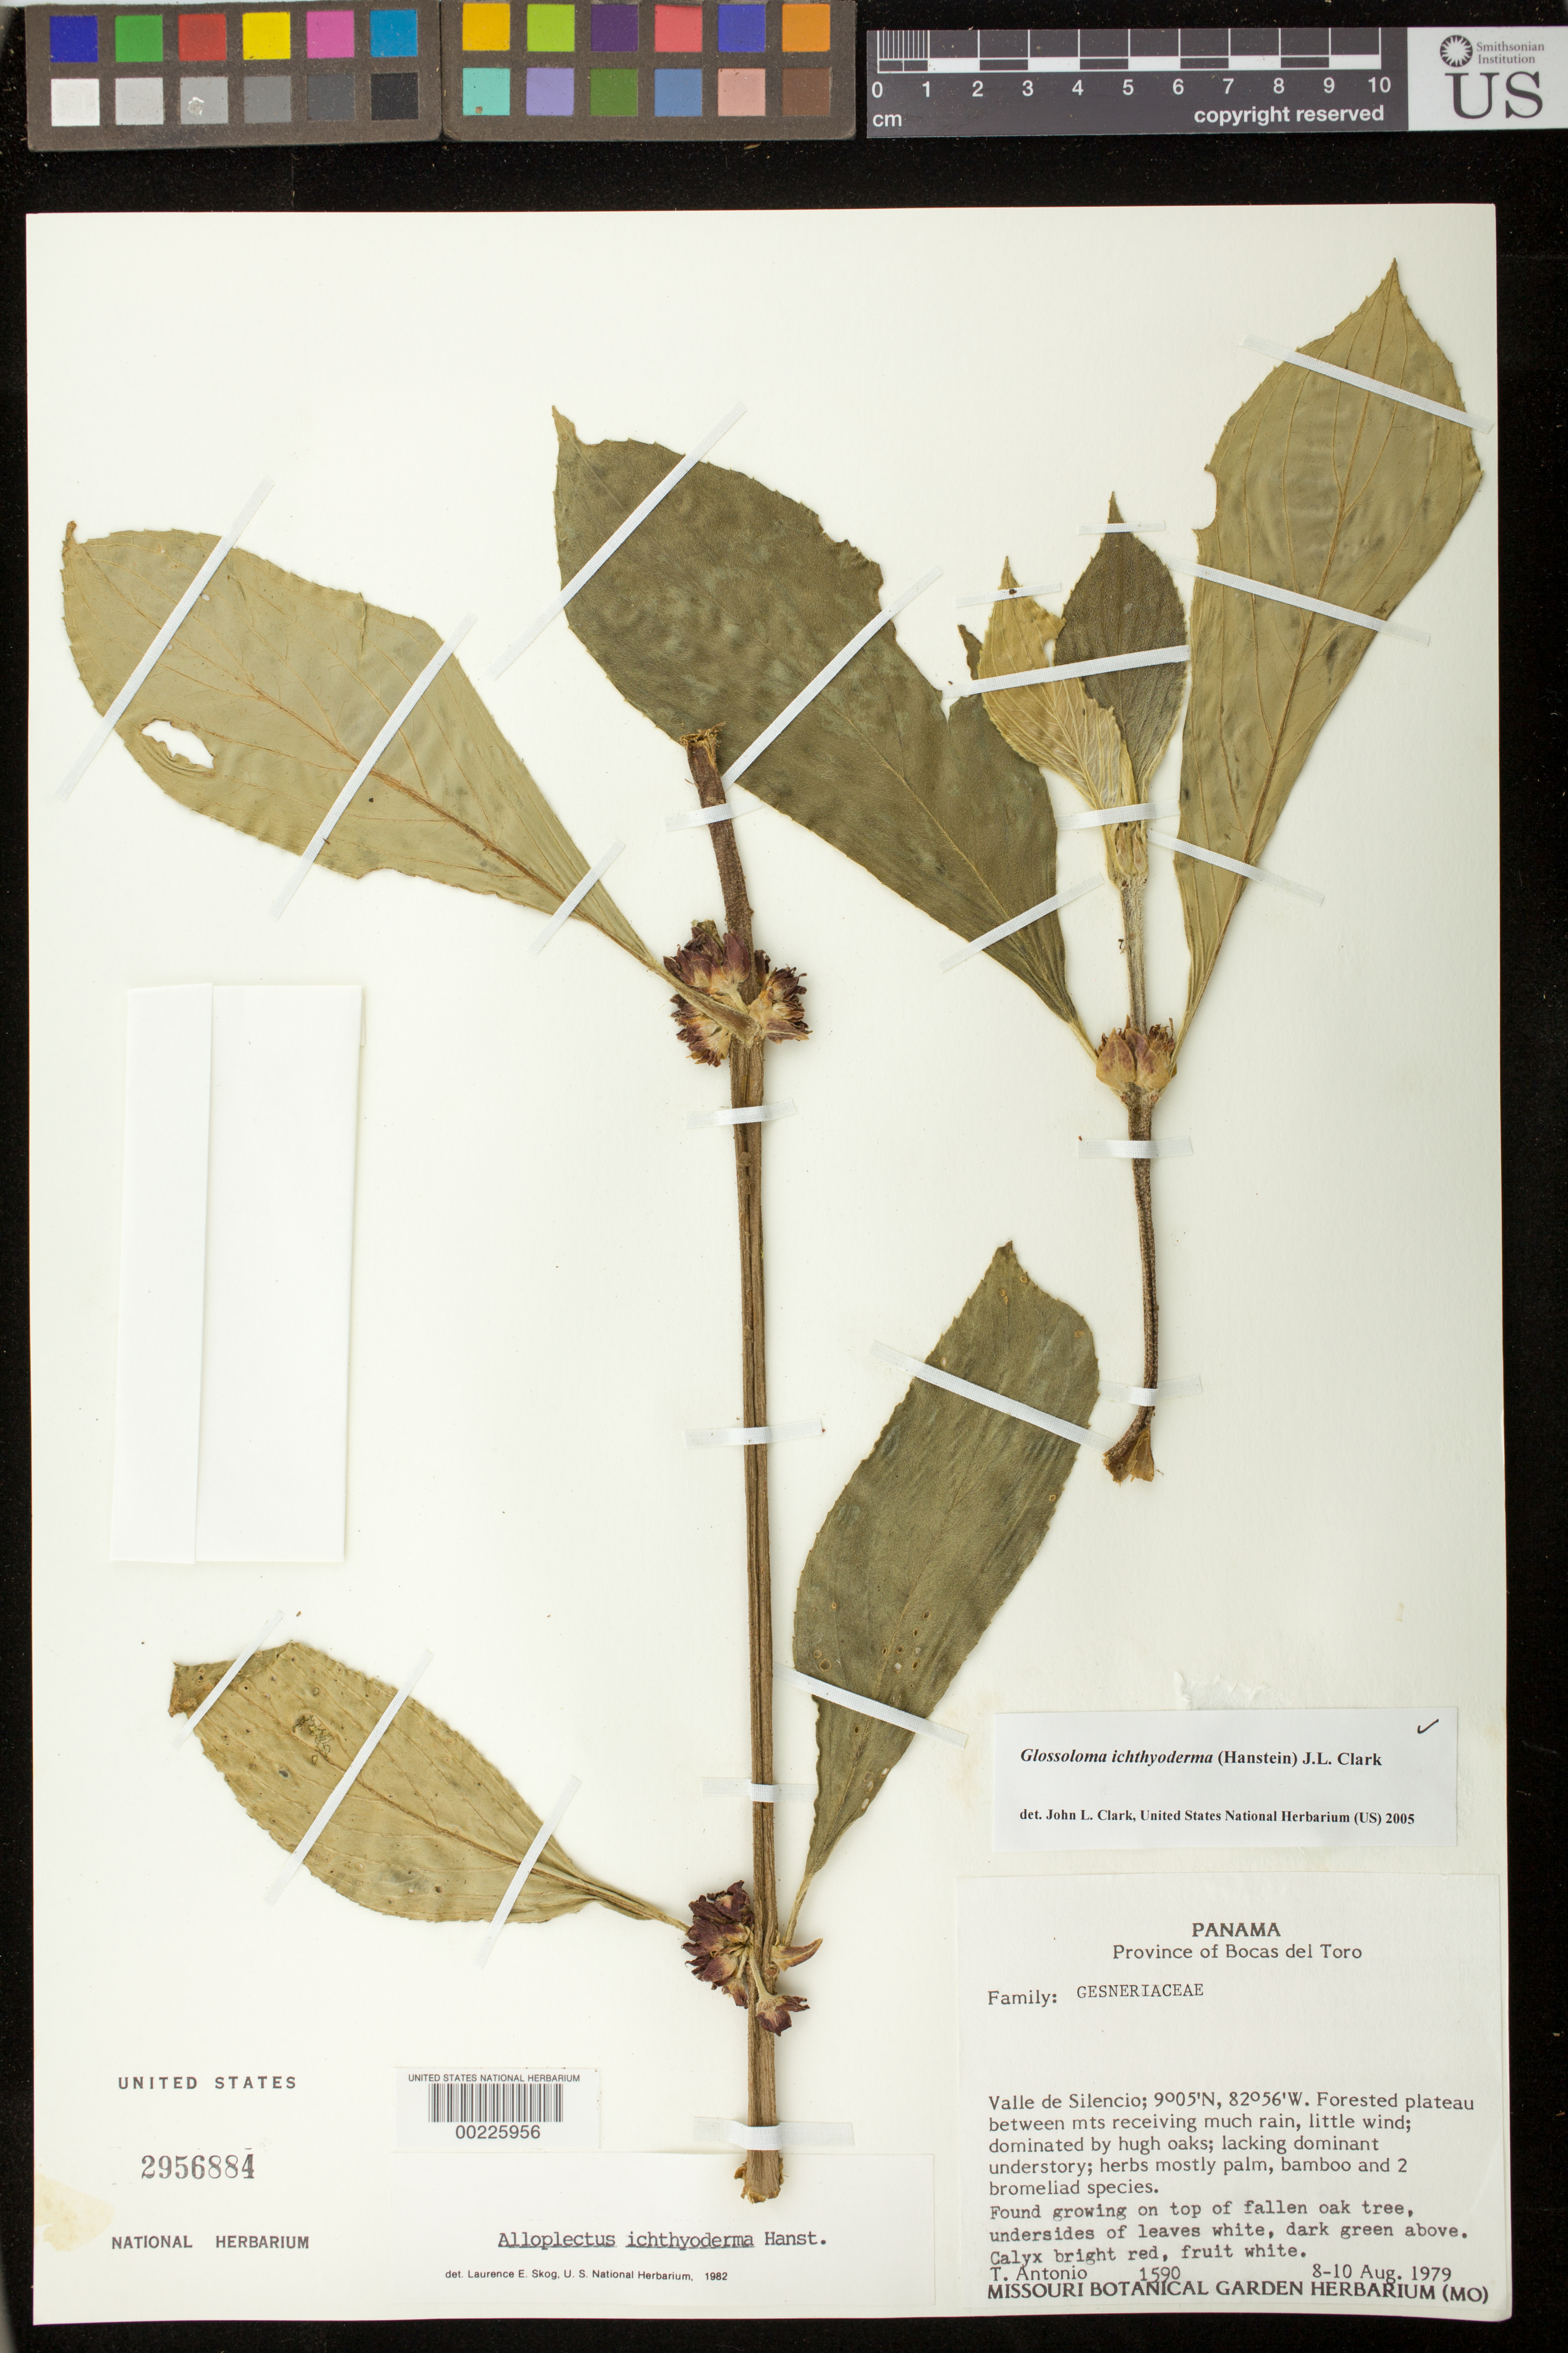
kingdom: Plantae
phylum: Tracheophyta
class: Magnoliopsida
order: Lamiales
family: Gesneriaceae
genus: Glossoloma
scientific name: Glossoloma ichthyoderma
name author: (Hanst.) J.L. Clark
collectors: T. Antonio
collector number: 1590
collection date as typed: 8-10 Aug 1979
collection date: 1979-08-08/1979-08-10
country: Panama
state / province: Bocas del Toro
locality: Valle de Silencio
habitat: Forested plateau between mts receiving much rain, little wind...Found growing on top of fallen oak tree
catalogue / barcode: US 2956884